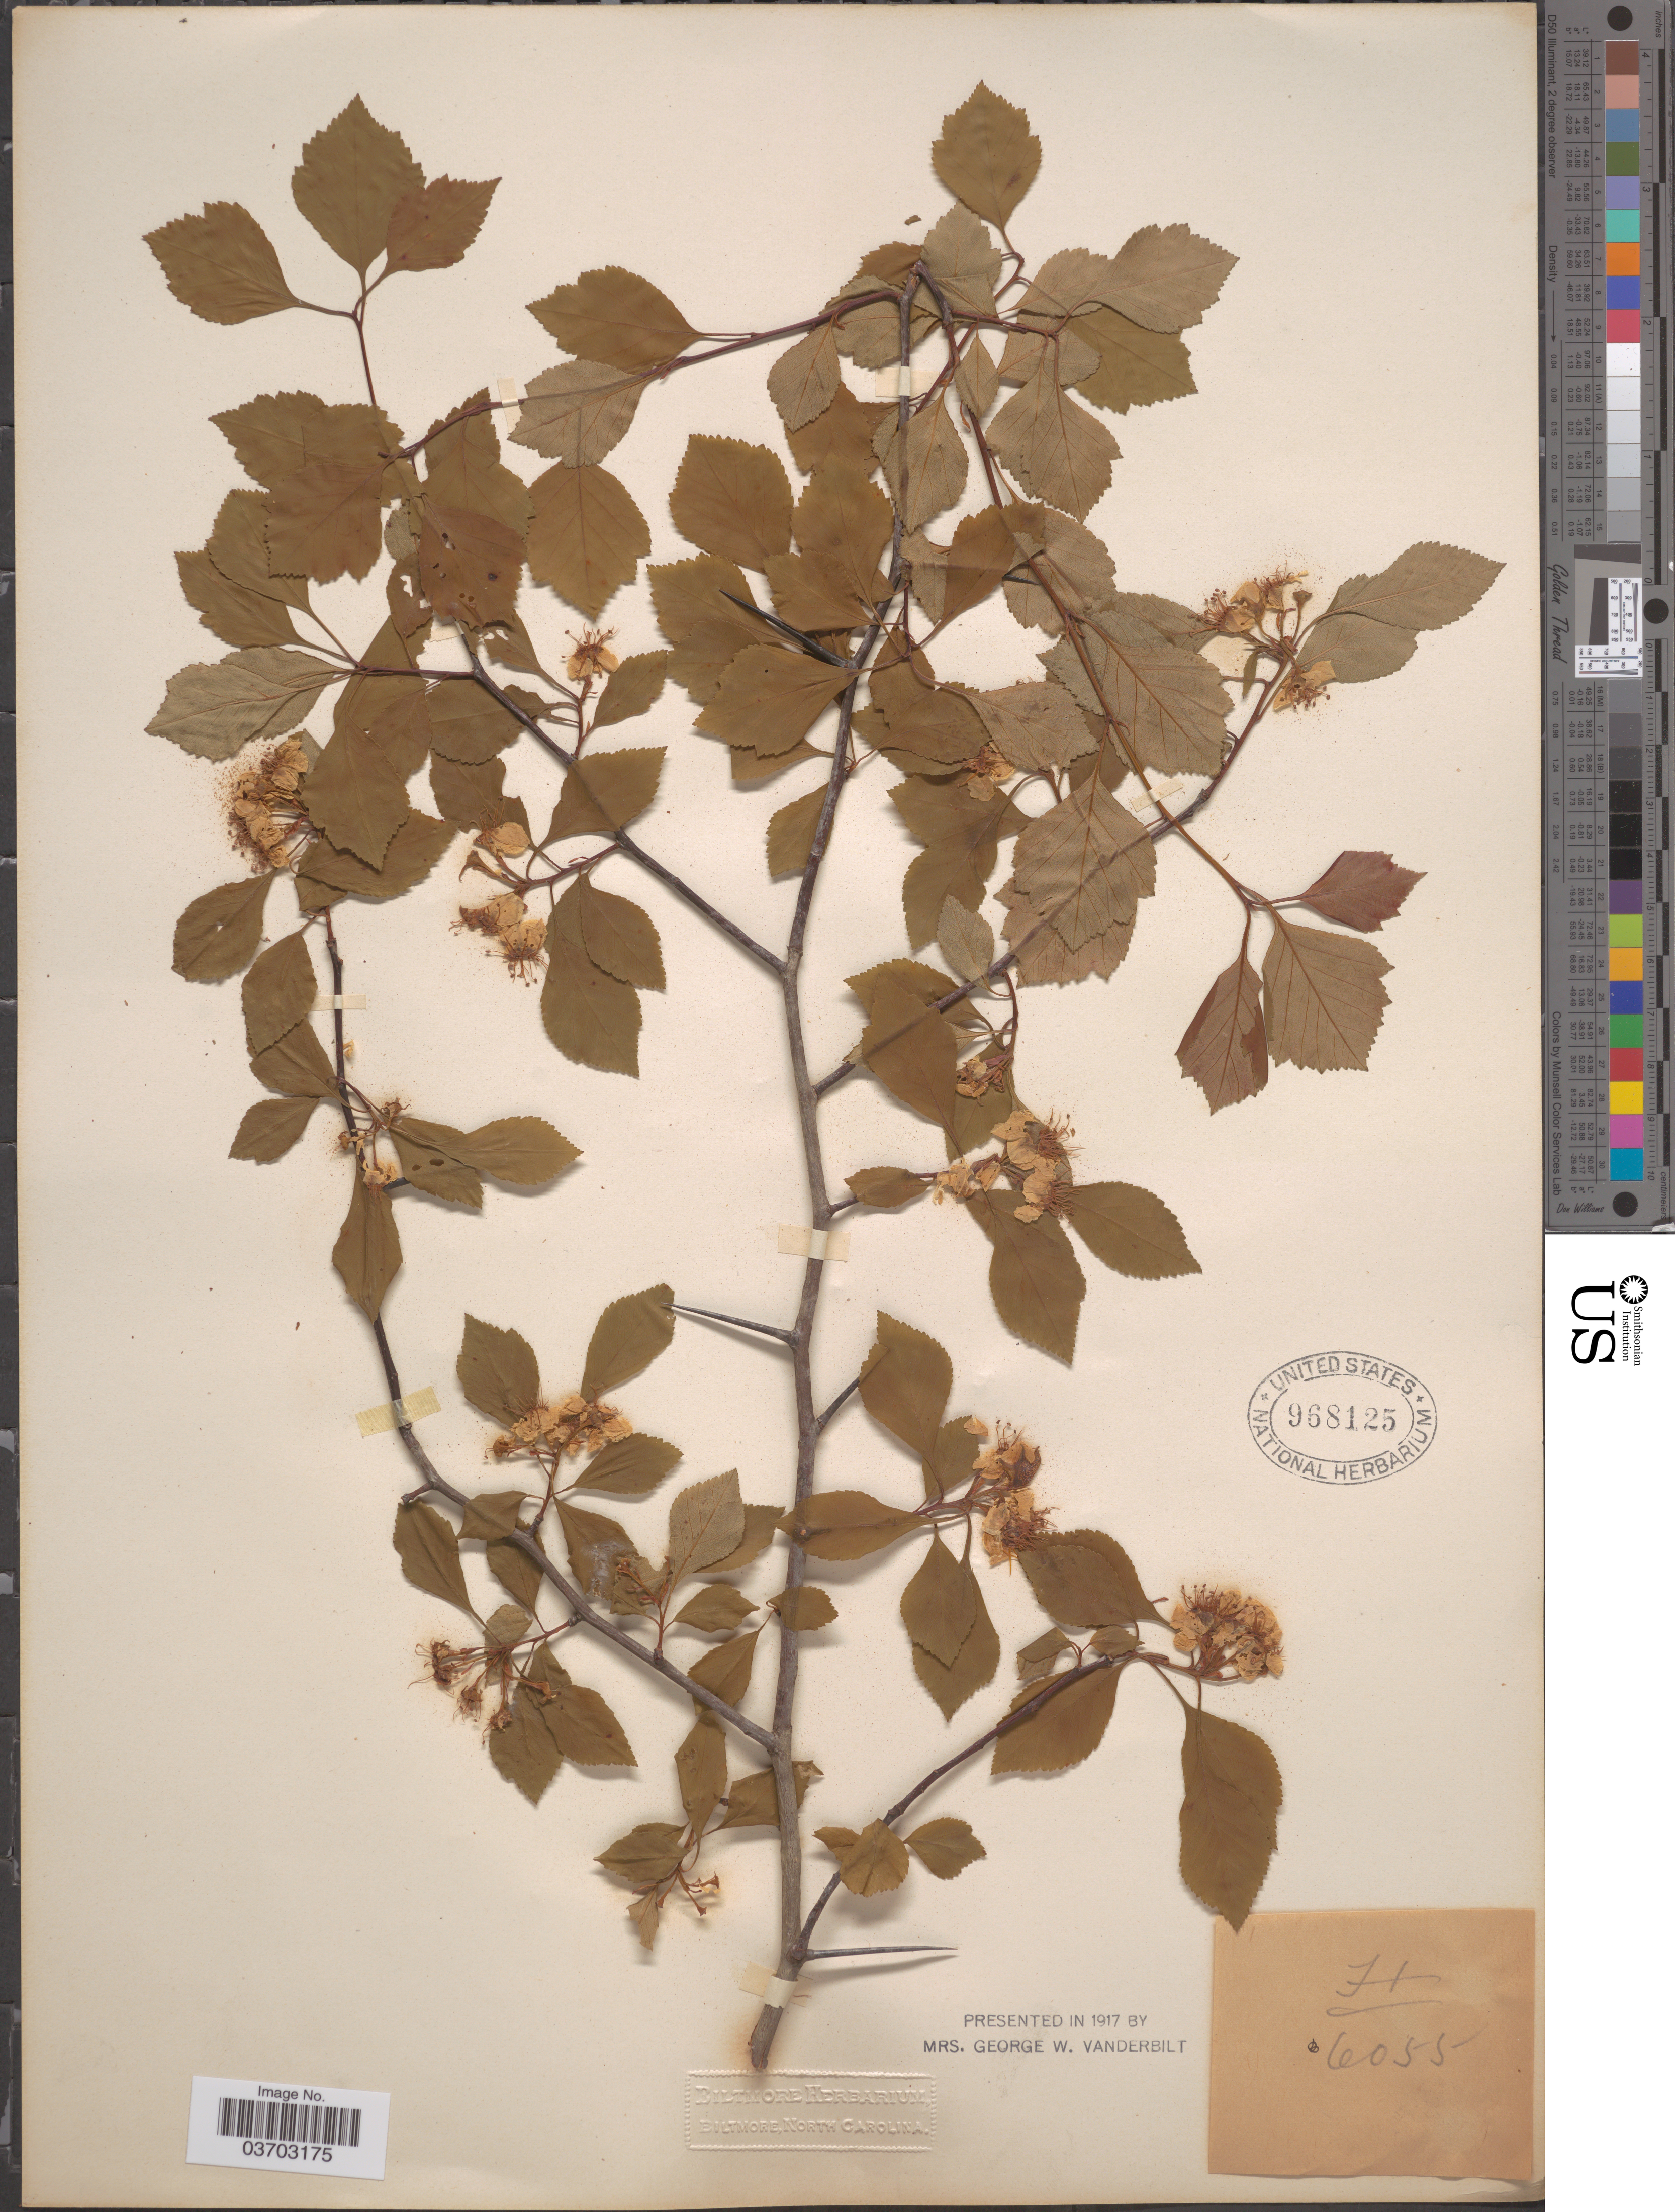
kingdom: Plantae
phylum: Tracheophyta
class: Magnoliopsida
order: Rosales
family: Rosaceae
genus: Crataegus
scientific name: Crataegus sp.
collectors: ex herb. Biltmore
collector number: H/6055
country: United States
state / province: North Carolina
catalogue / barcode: US 968125